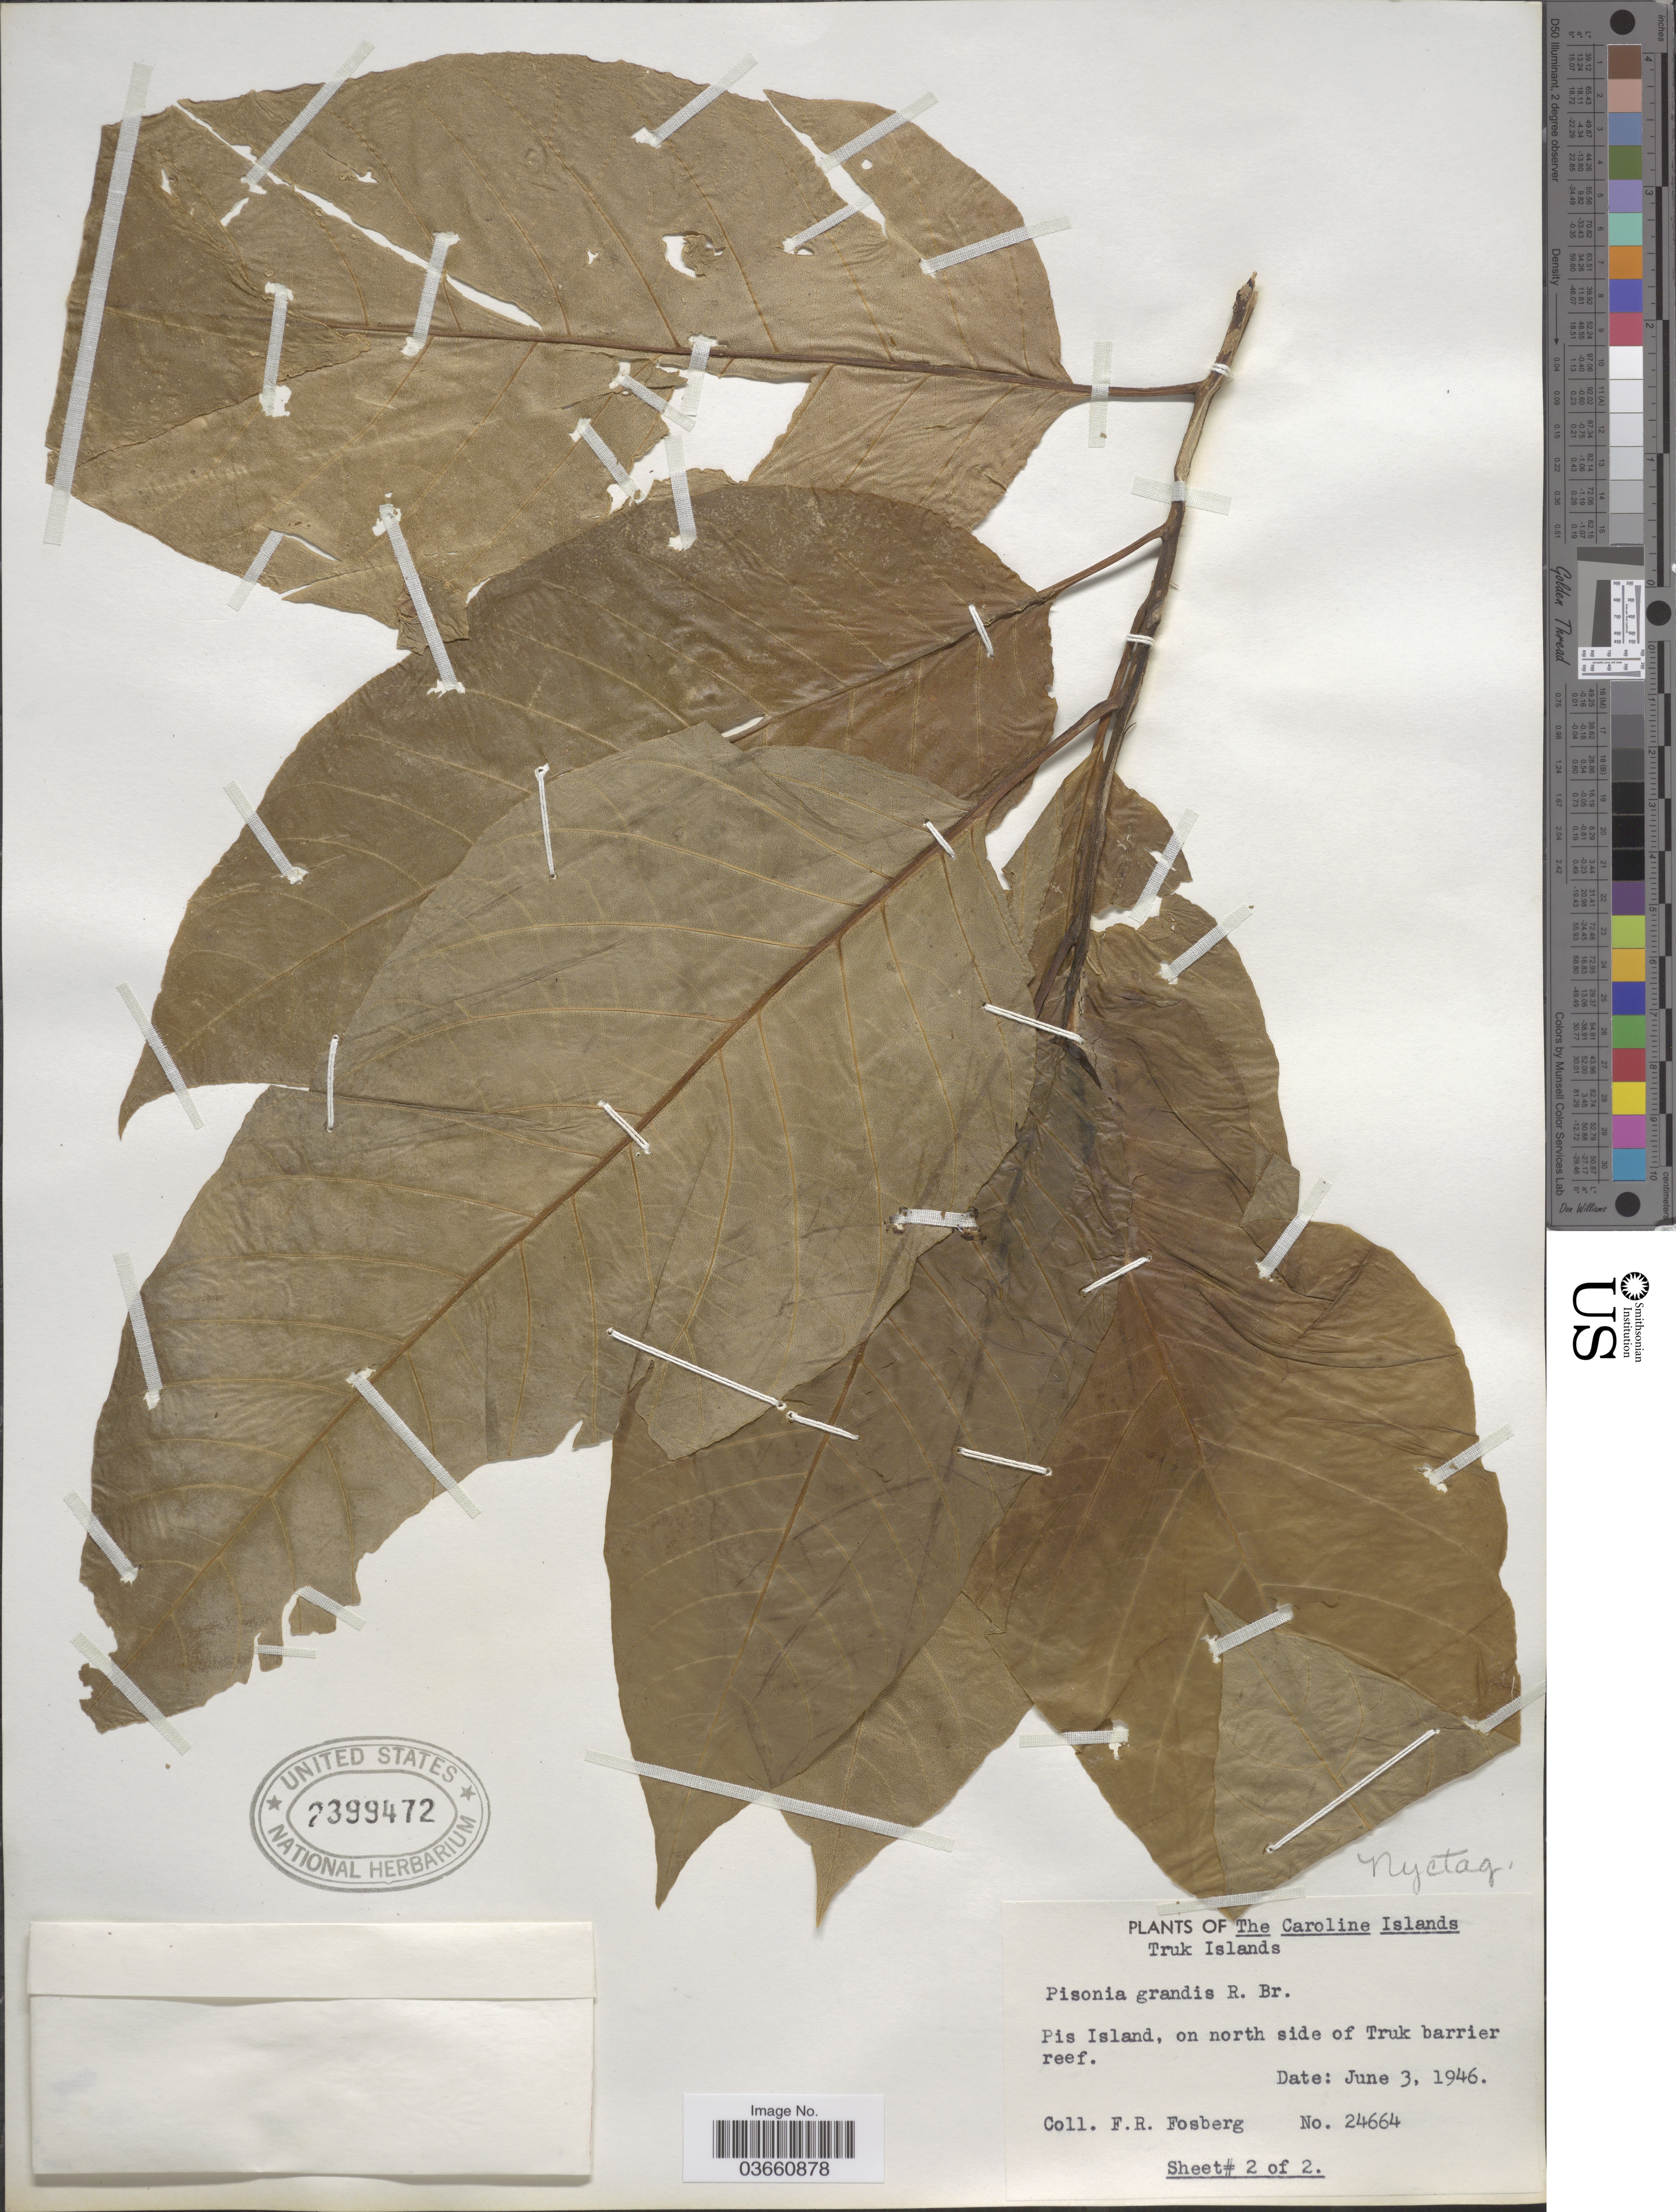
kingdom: Plantae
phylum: Tracheophyta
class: Magnoliopsida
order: Caryophyllales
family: Nyctaginaceae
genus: Pisonia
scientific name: Pisonia grandis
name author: R. Br.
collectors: F. R. Fosberg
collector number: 24664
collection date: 1946-06-03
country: Micronesia, Federated States of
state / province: Truk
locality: Caroline Islands. Truk Islands. Pis Island, on north side of Truk barrier reef.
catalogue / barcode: US 2399472